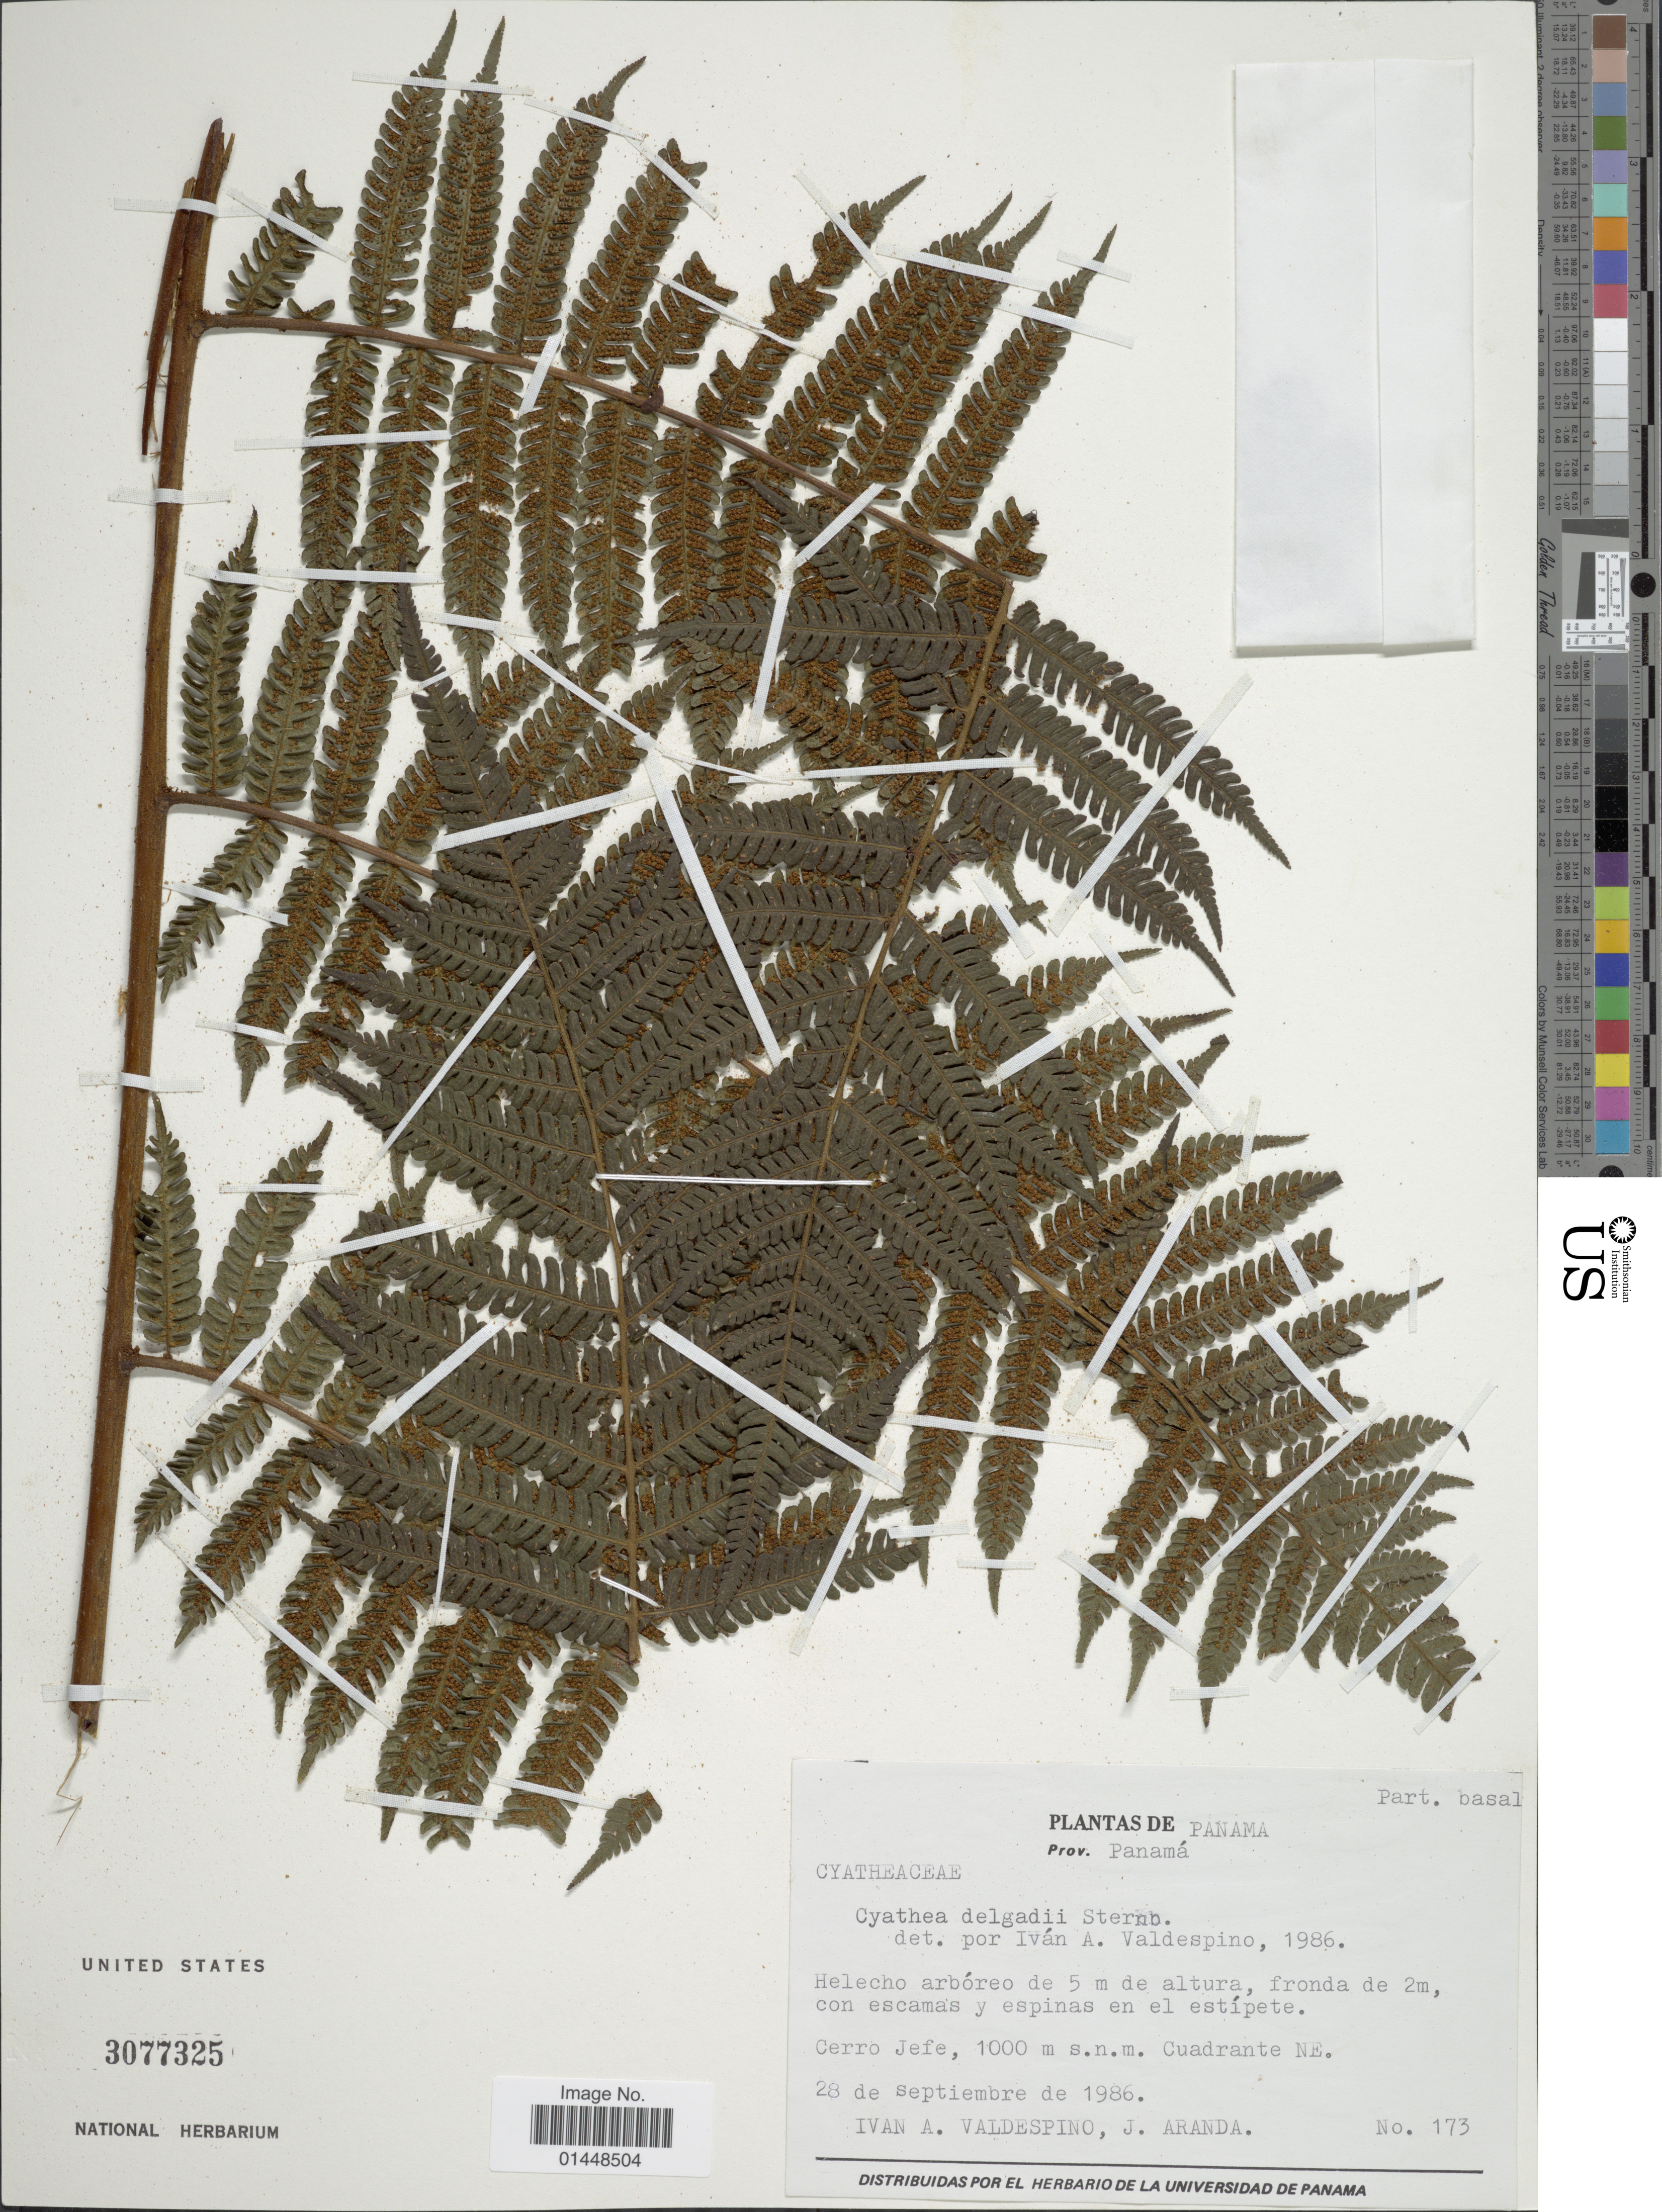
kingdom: Plantae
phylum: Tracheophyta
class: Polypodiopsida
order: Cyatheales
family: Cyatheaceae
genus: Cyathea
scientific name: Cyathea delgadii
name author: Pohl ex Sternb.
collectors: I. A. Valdespino & J. Aranda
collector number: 173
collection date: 1986-09-28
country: Panama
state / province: Panamá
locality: Prov. Panamá. Cerro Jefe, Cuadrante NE.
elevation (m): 1000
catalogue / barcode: US 3077325